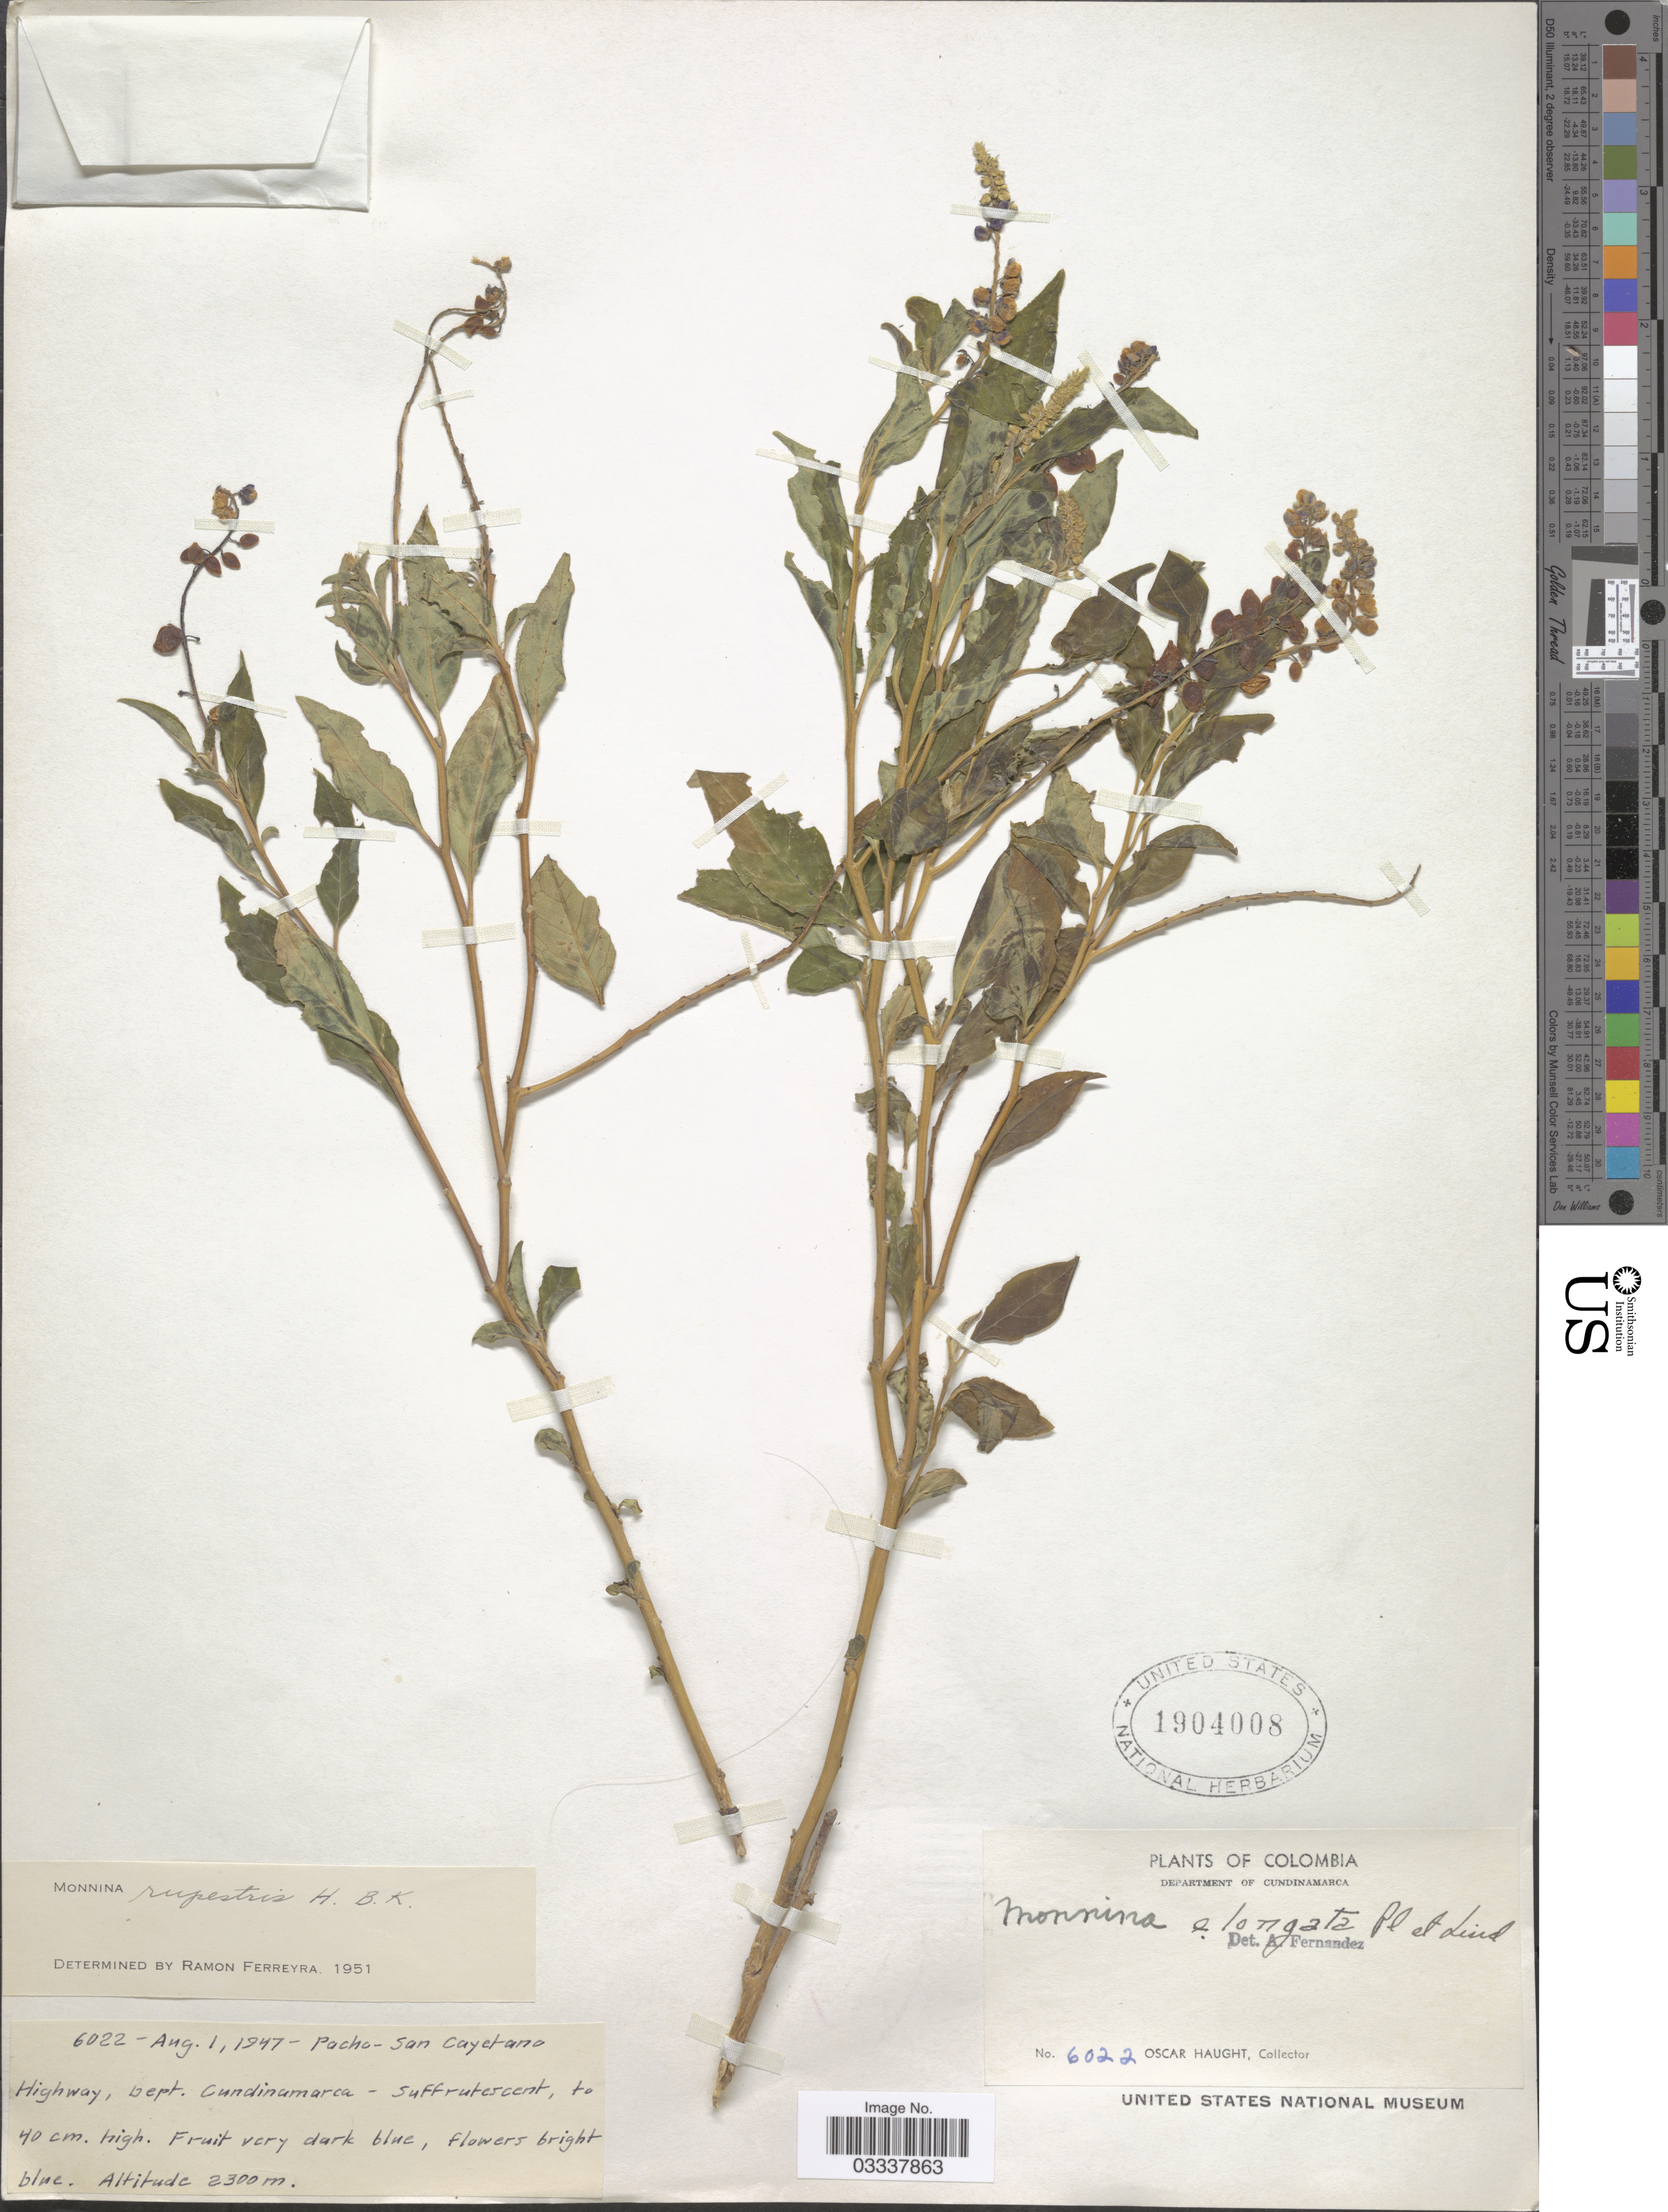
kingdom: Plantae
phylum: Tracheophyta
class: Magnoliopsida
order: Fabales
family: Polygalaceae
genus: Monnina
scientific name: Monnina rupestris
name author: Kunth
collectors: O. L. Haught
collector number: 6022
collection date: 1947-08-01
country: Colombia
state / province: Cundinamarca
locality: Pacho - San Cayetano Highway, Department of Cundinamarca.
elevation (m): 2300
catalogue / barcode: US 1904008